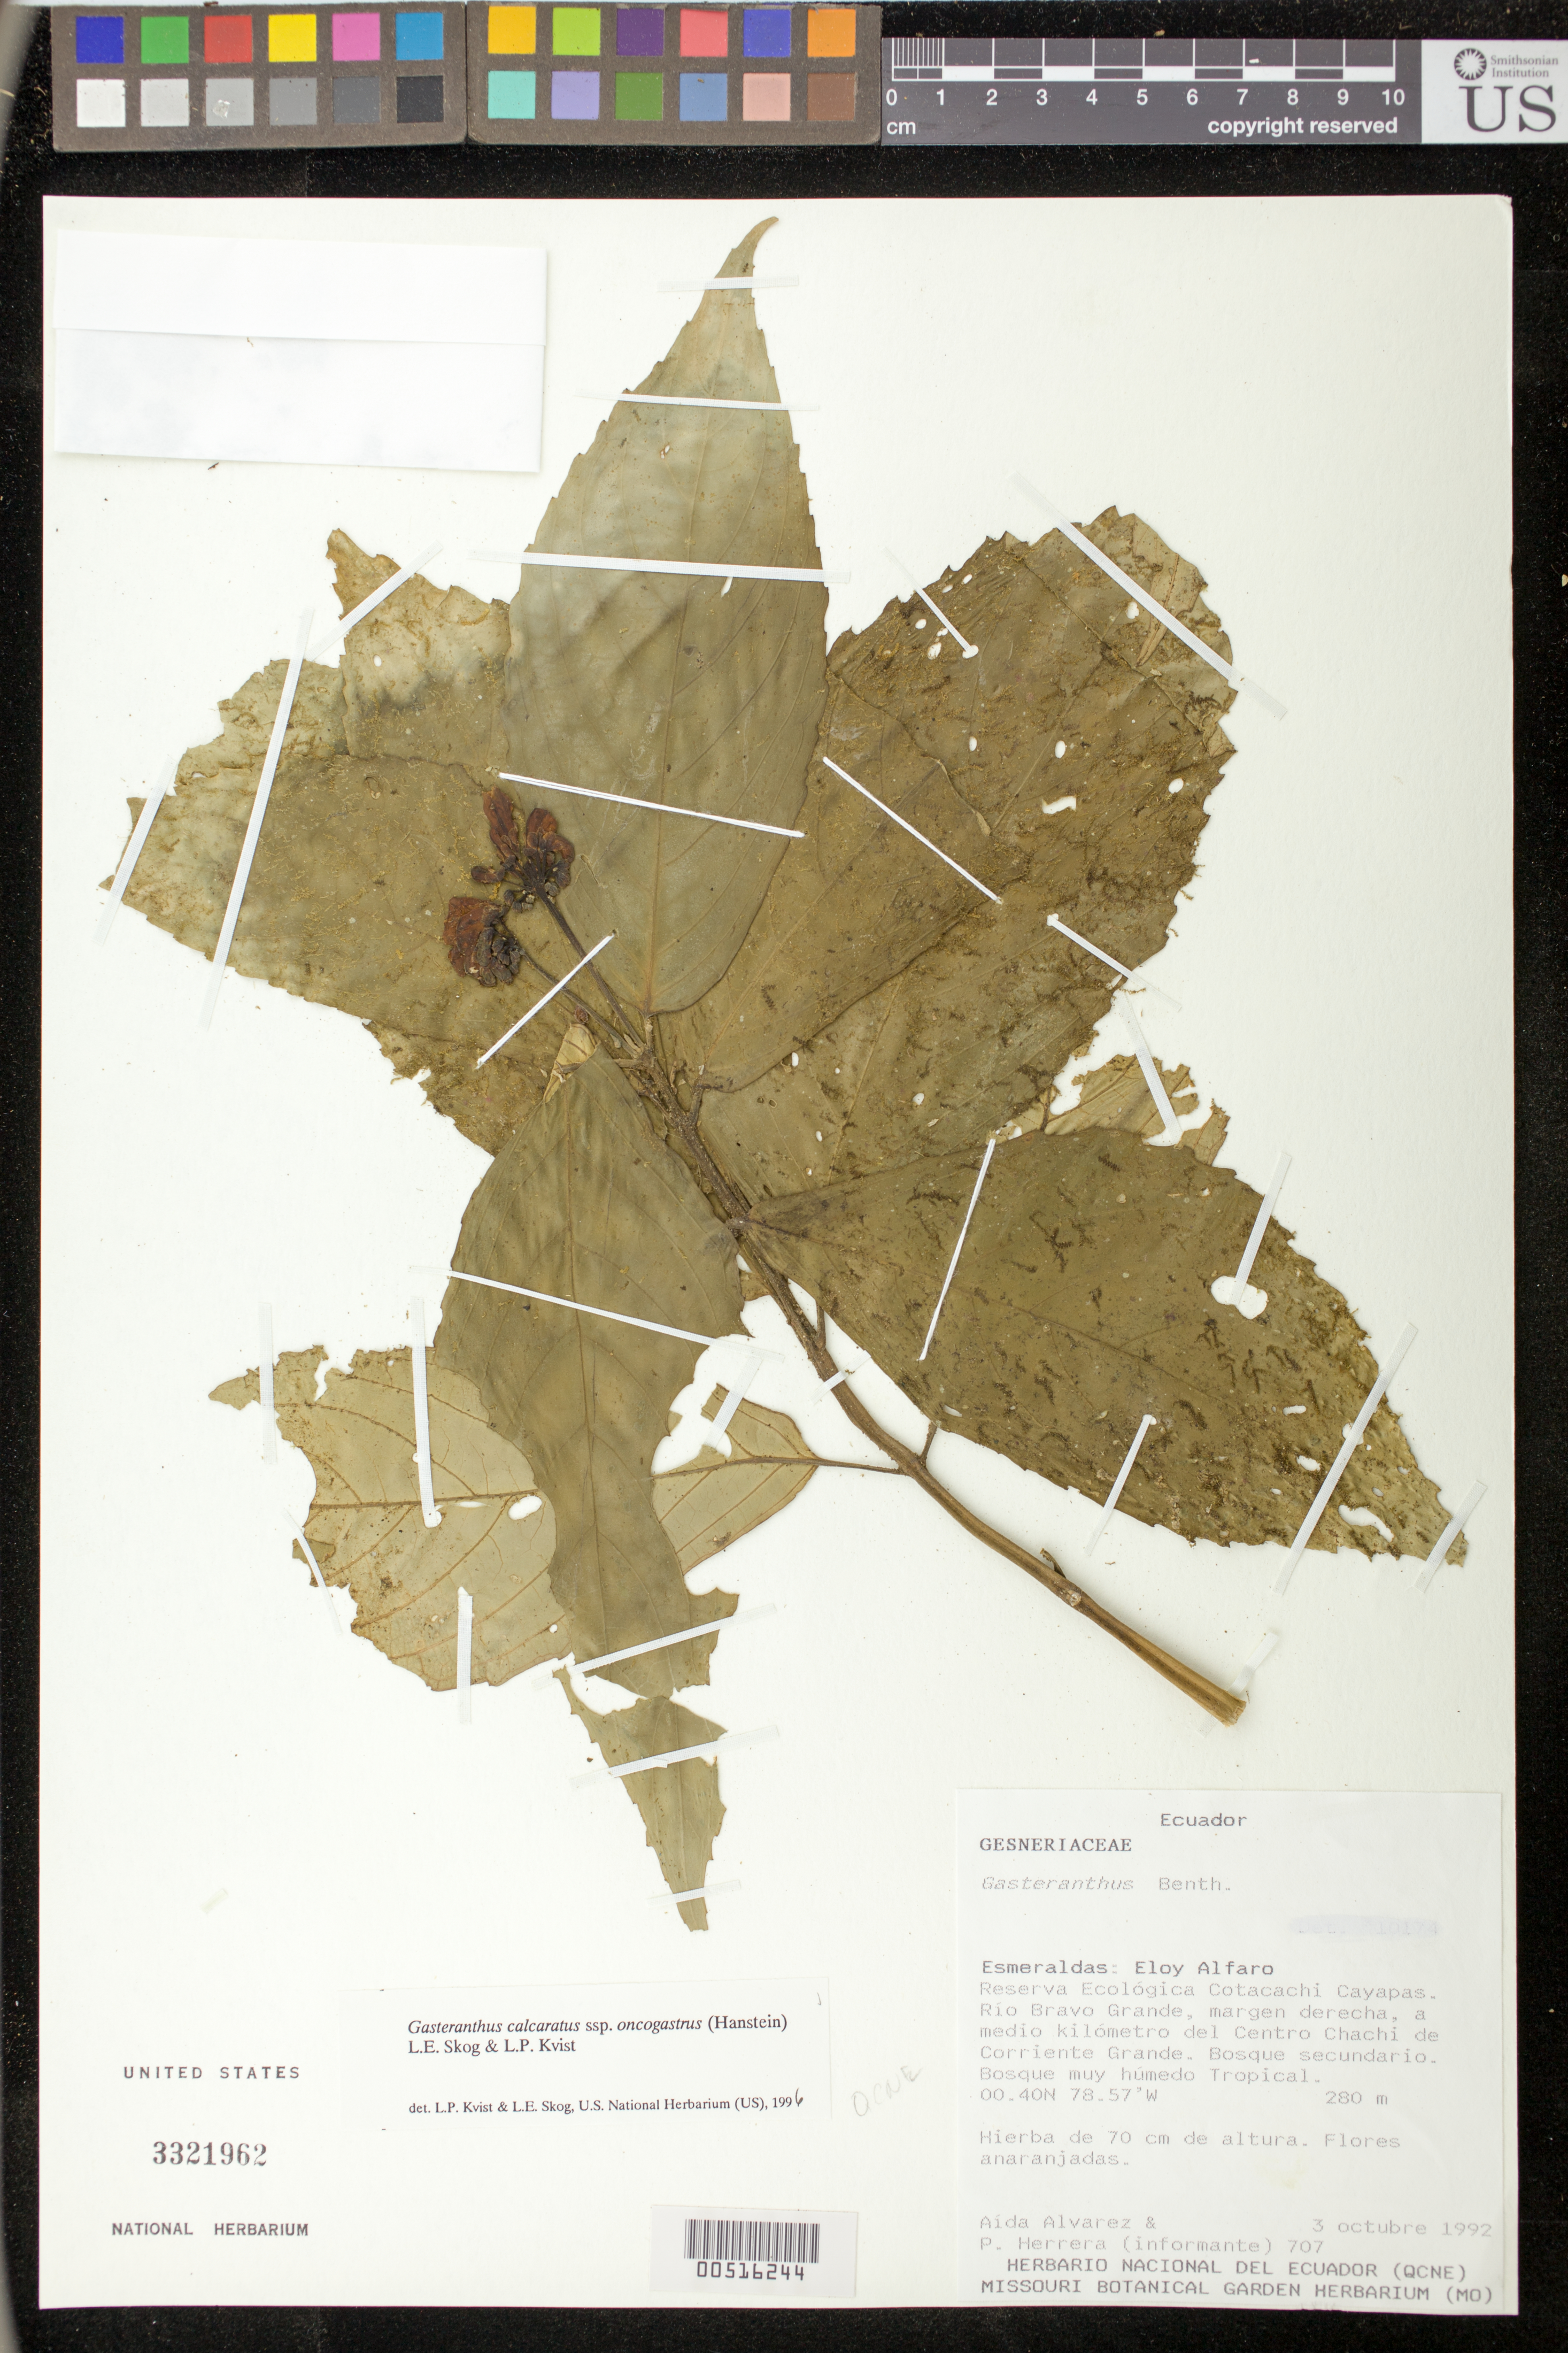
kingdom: Plantae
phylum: Tracheophyta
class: Magnoliopsida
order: Lamiales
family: Gesneriaceae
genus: Sinningia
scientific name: Sinningia incarnata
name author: (Aubl.) D.L. Denham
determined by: Skog, Laurence E.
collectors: A. Alvarez & Herrera, P.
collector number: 707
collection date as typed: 03 Oct 1992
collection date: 1992-10-03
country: Ecuador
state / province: Esmeraldas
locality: Eloy Alfaro. Reserva Ecológica Cotacachi Cayapas, Río Bravo Grande, margen derecha, a medio kilómetro del Centro Chachi de Corriente Grande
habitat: Bosque secundario; bosque muy húmedo tropical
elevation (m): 280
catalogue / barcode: US 3321962